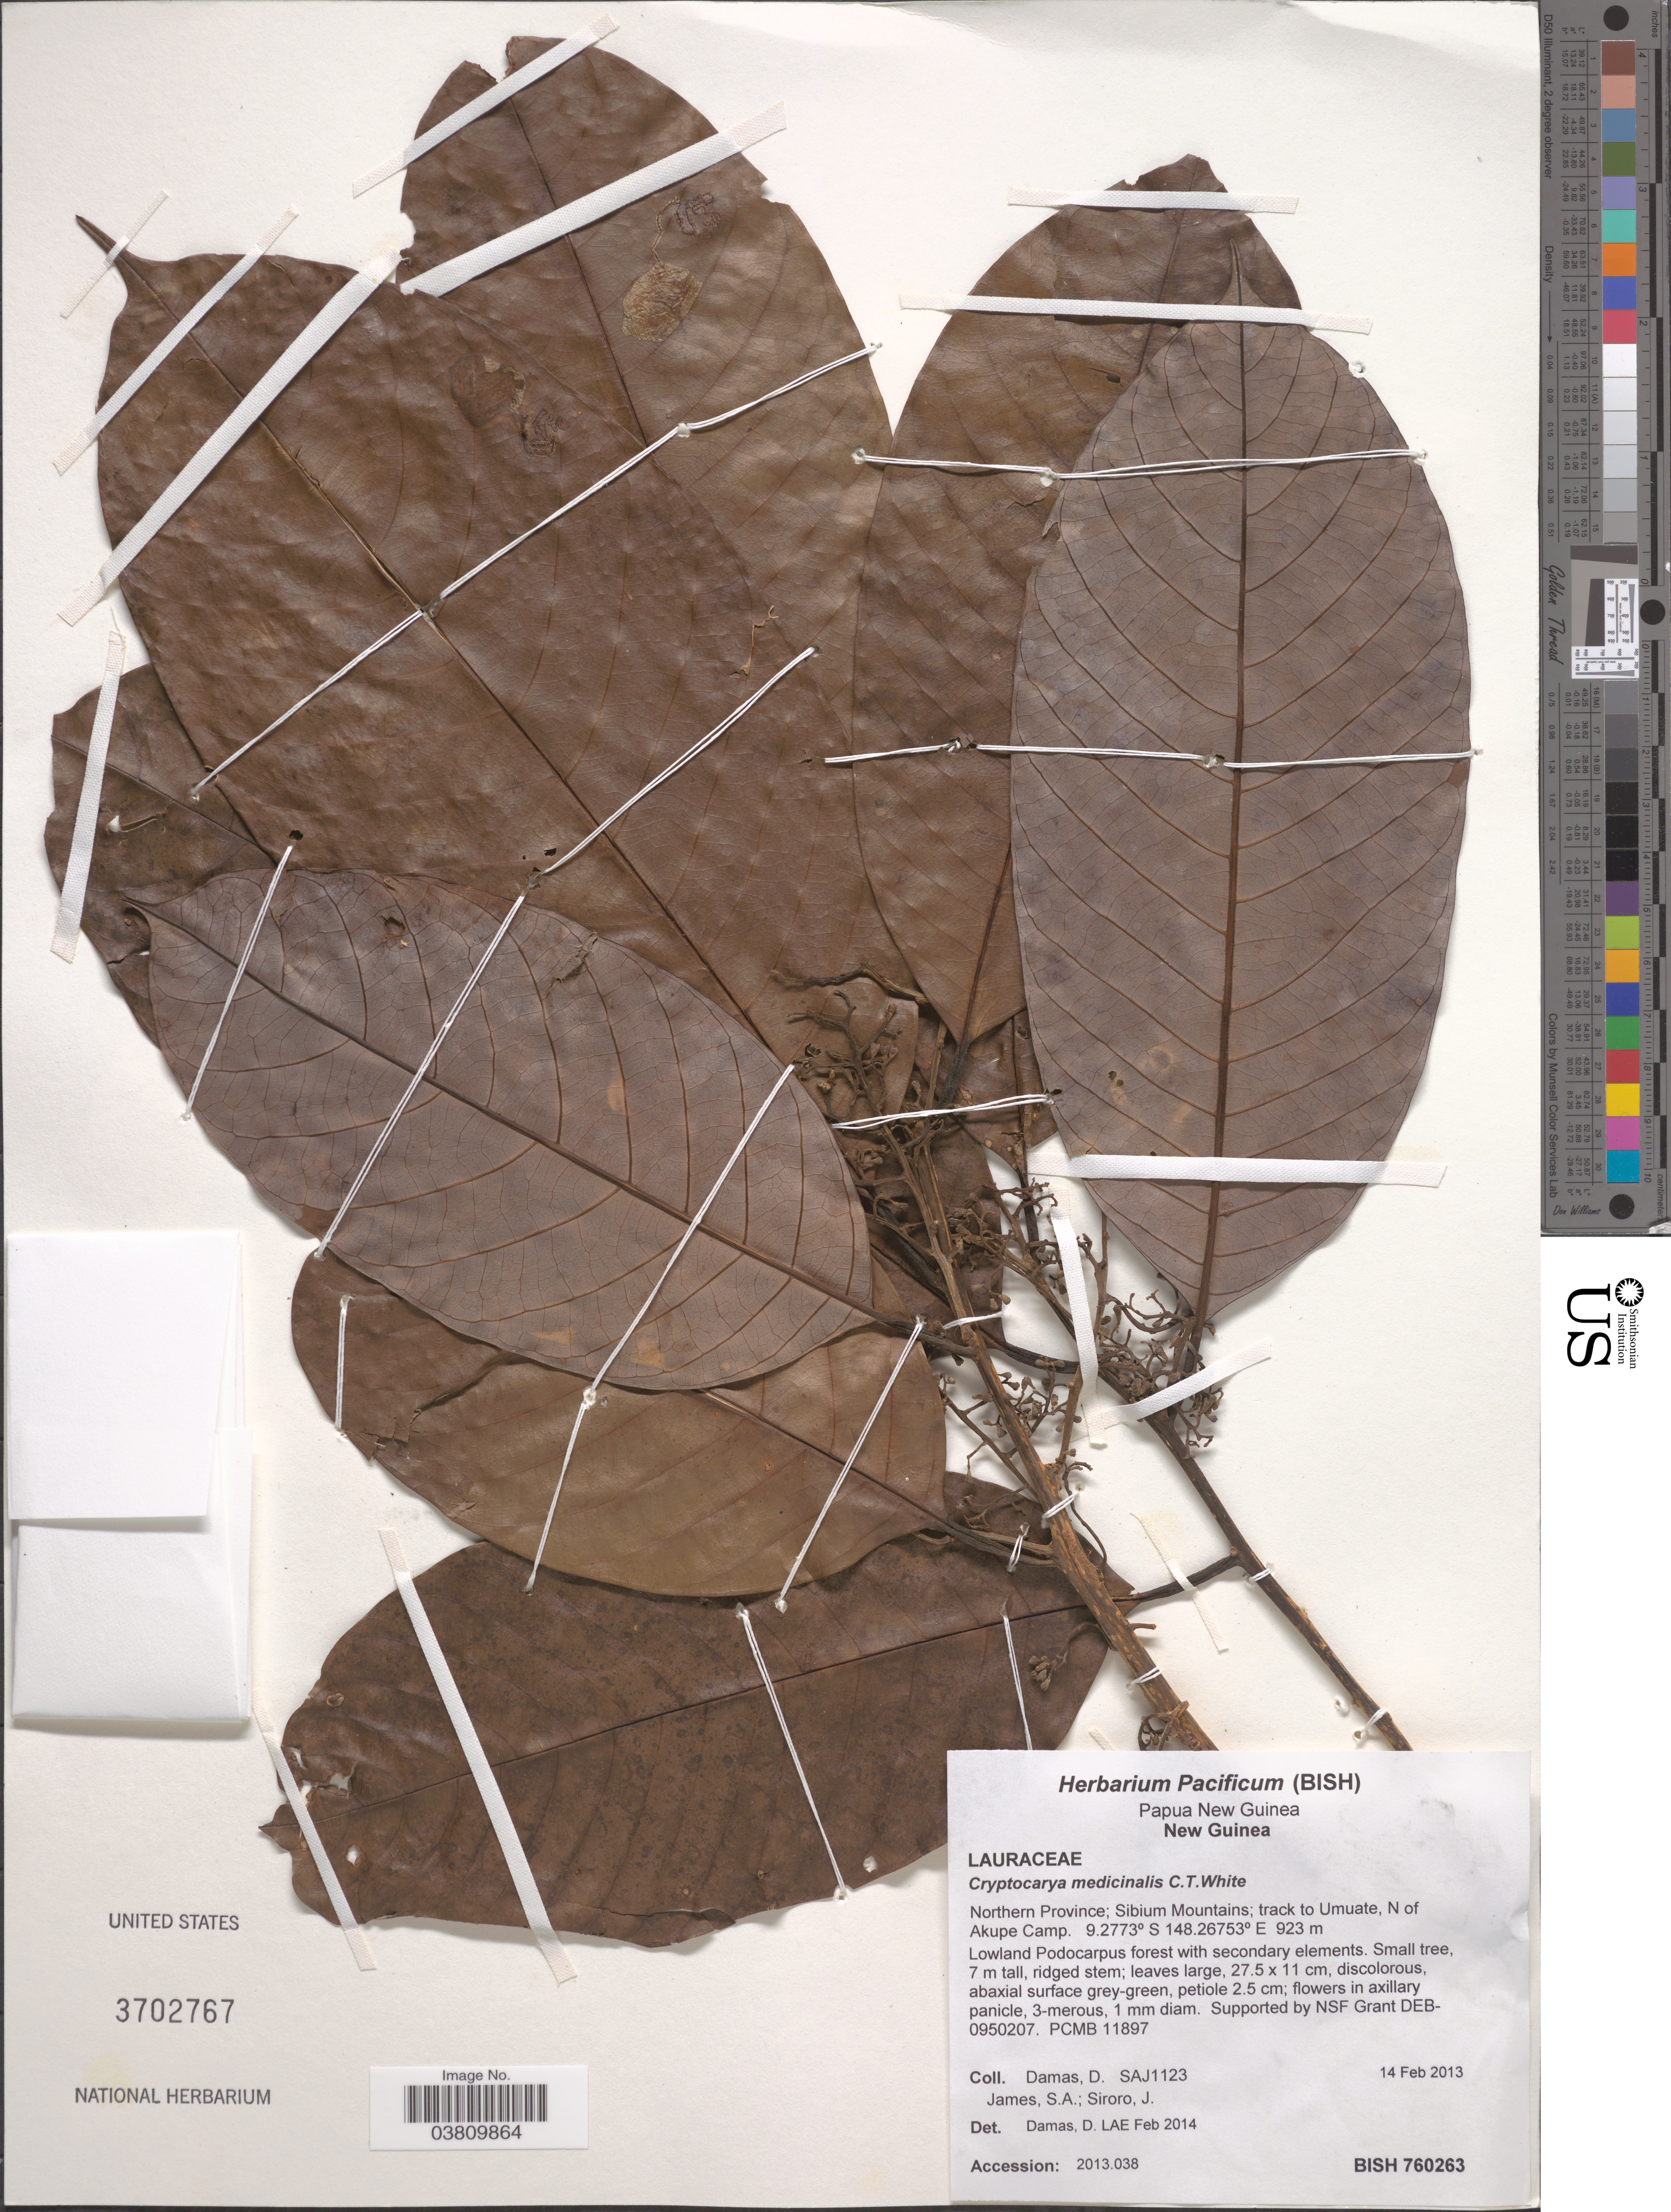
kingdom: Plantae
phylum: Tracheophyta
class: Magnoliopsida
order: Laurales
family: Lauraceae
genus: Cryptocarya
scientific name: Cryptocarya medicinalis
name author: C.T. White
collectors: D. Damas, S. James & J. Siroro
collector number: SAJ1123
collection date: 2013-02-14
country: Papua New Guinea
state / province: Northern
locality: New Guinea. Sibium Mountains; track to Umuate, N of Akupe camp.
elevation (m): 923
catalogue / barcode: US 3702767